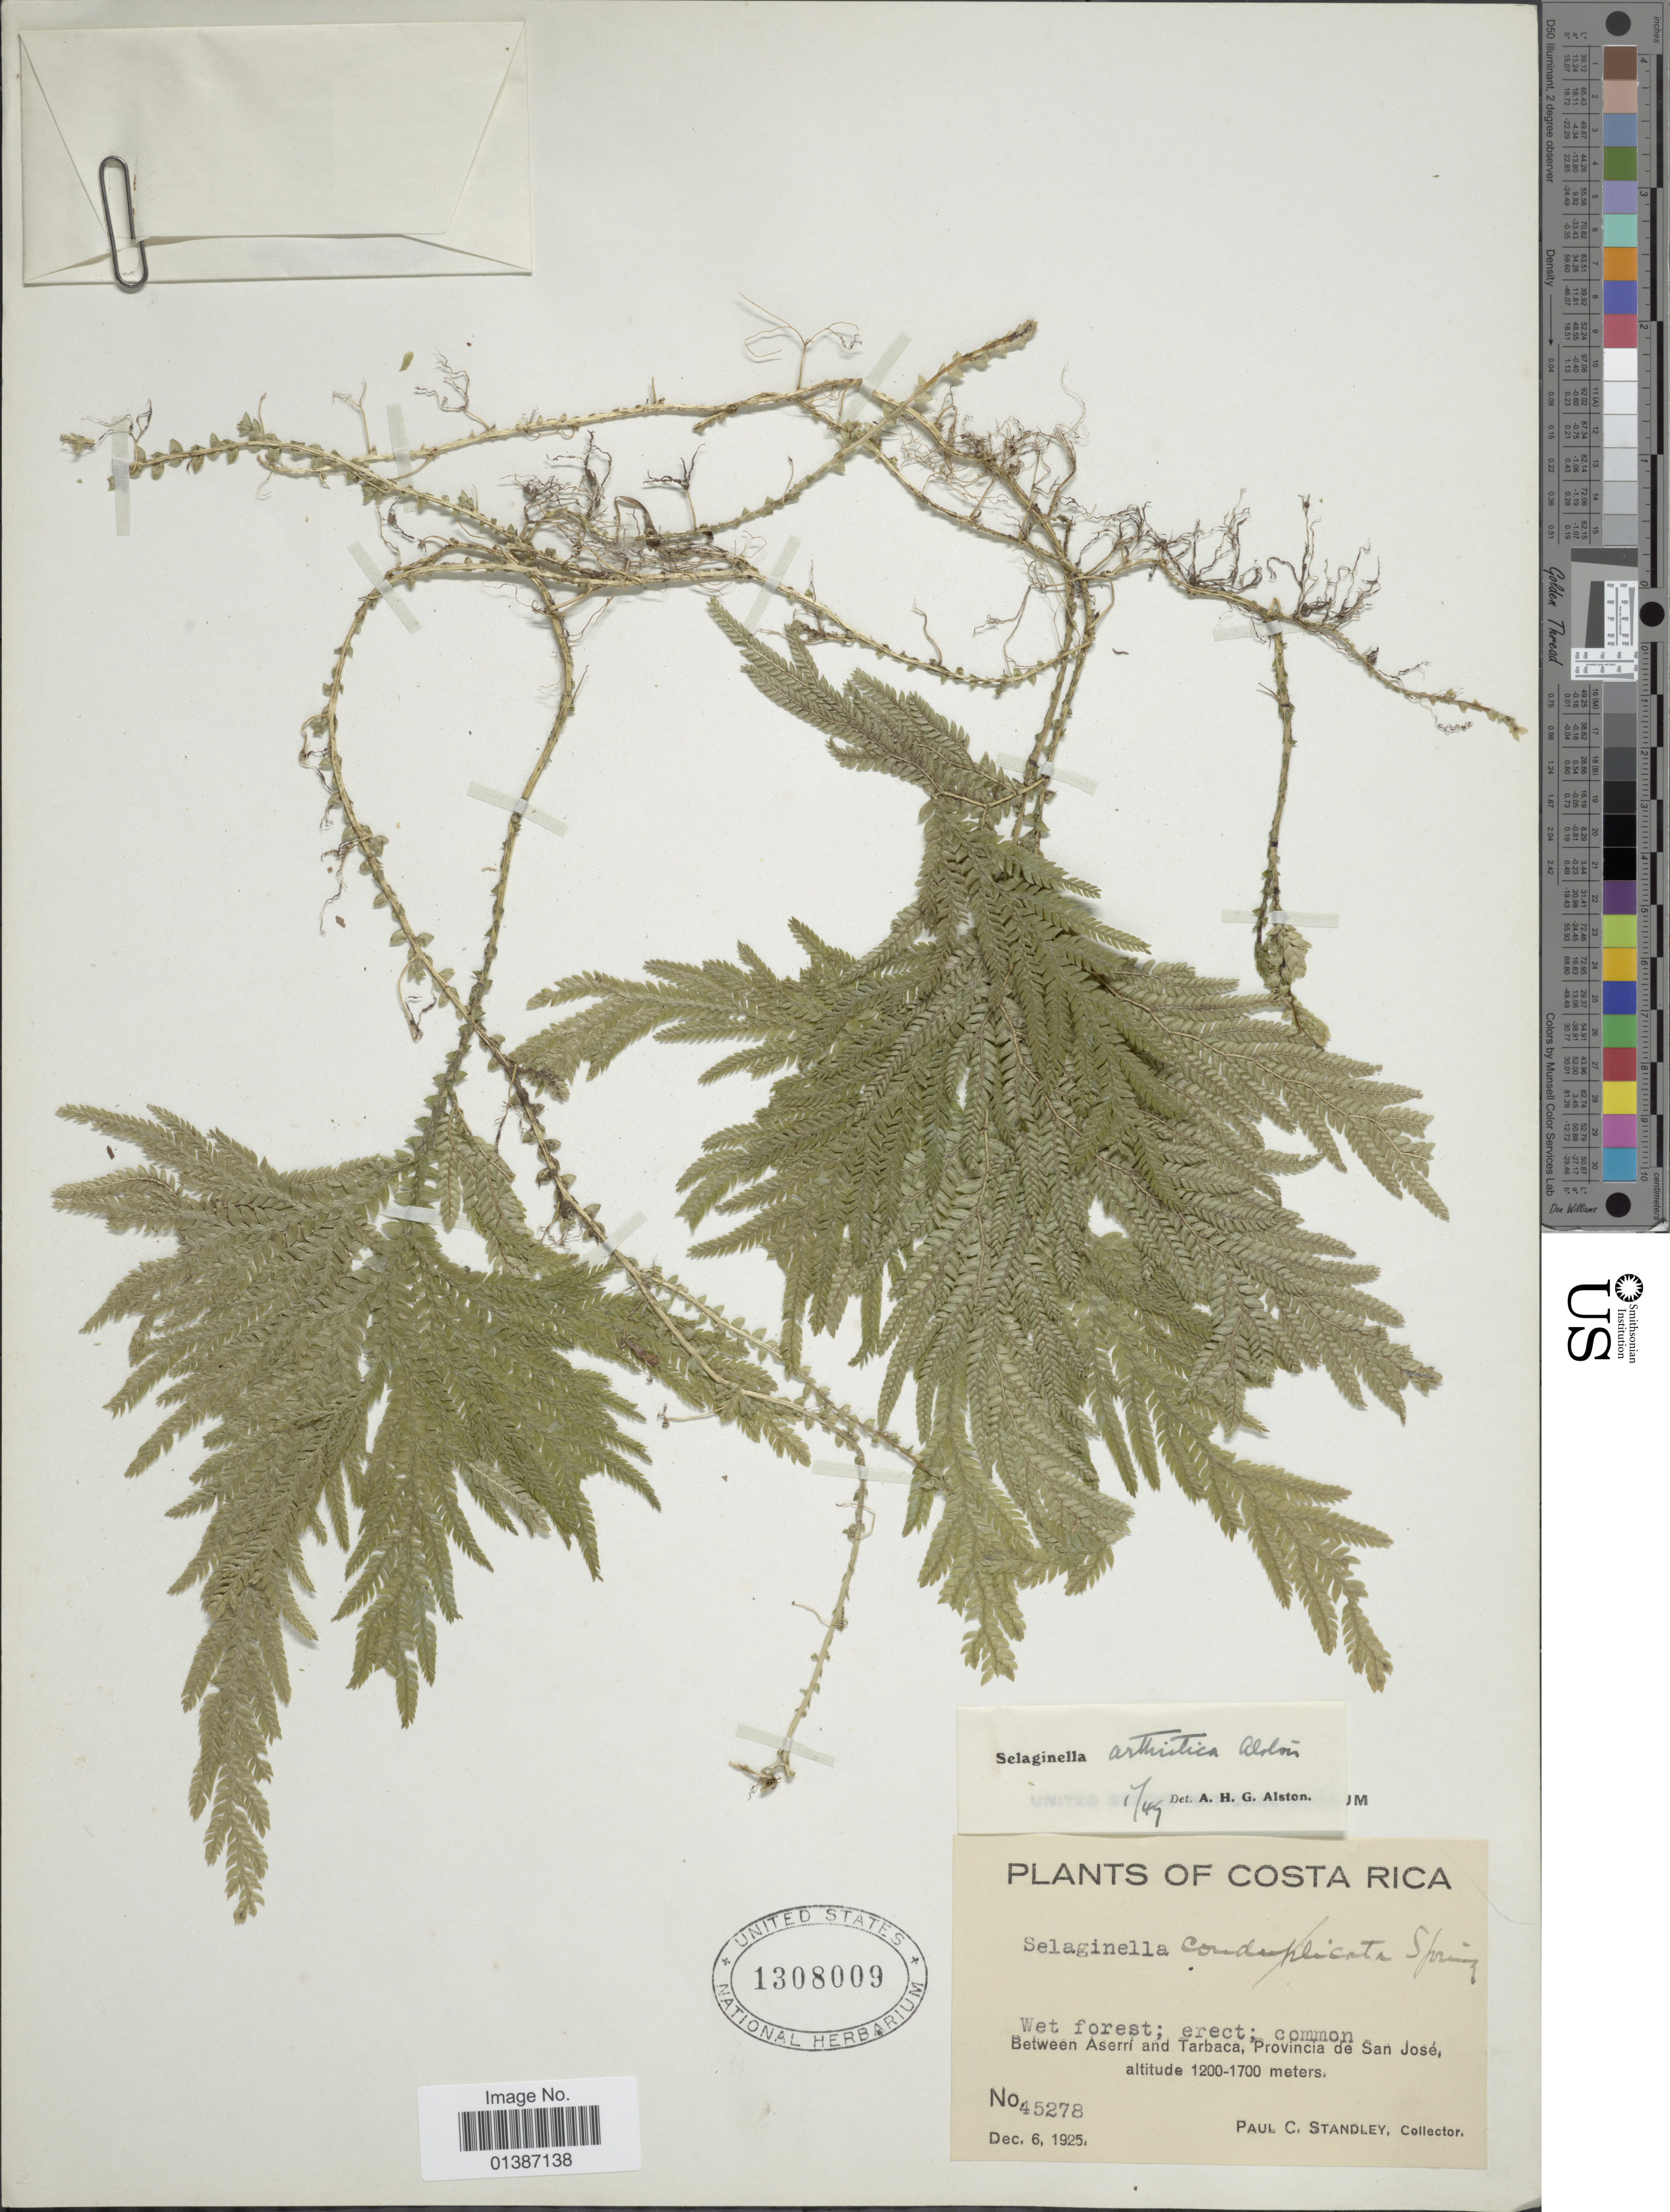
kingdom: Plantae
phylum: Tracheophyta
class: Lycopodiopsida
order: Selaginellales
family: Selaginellaceae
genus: Selaginella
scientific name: Selaginella arthritica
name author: Alston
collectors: P. C. Standley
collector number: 45278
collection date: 1925-12-06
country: Costa Rica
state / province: San José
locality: Between Aserrí and Tarbaca, Provincia de San José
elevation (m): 1200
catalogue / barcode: US 1308009